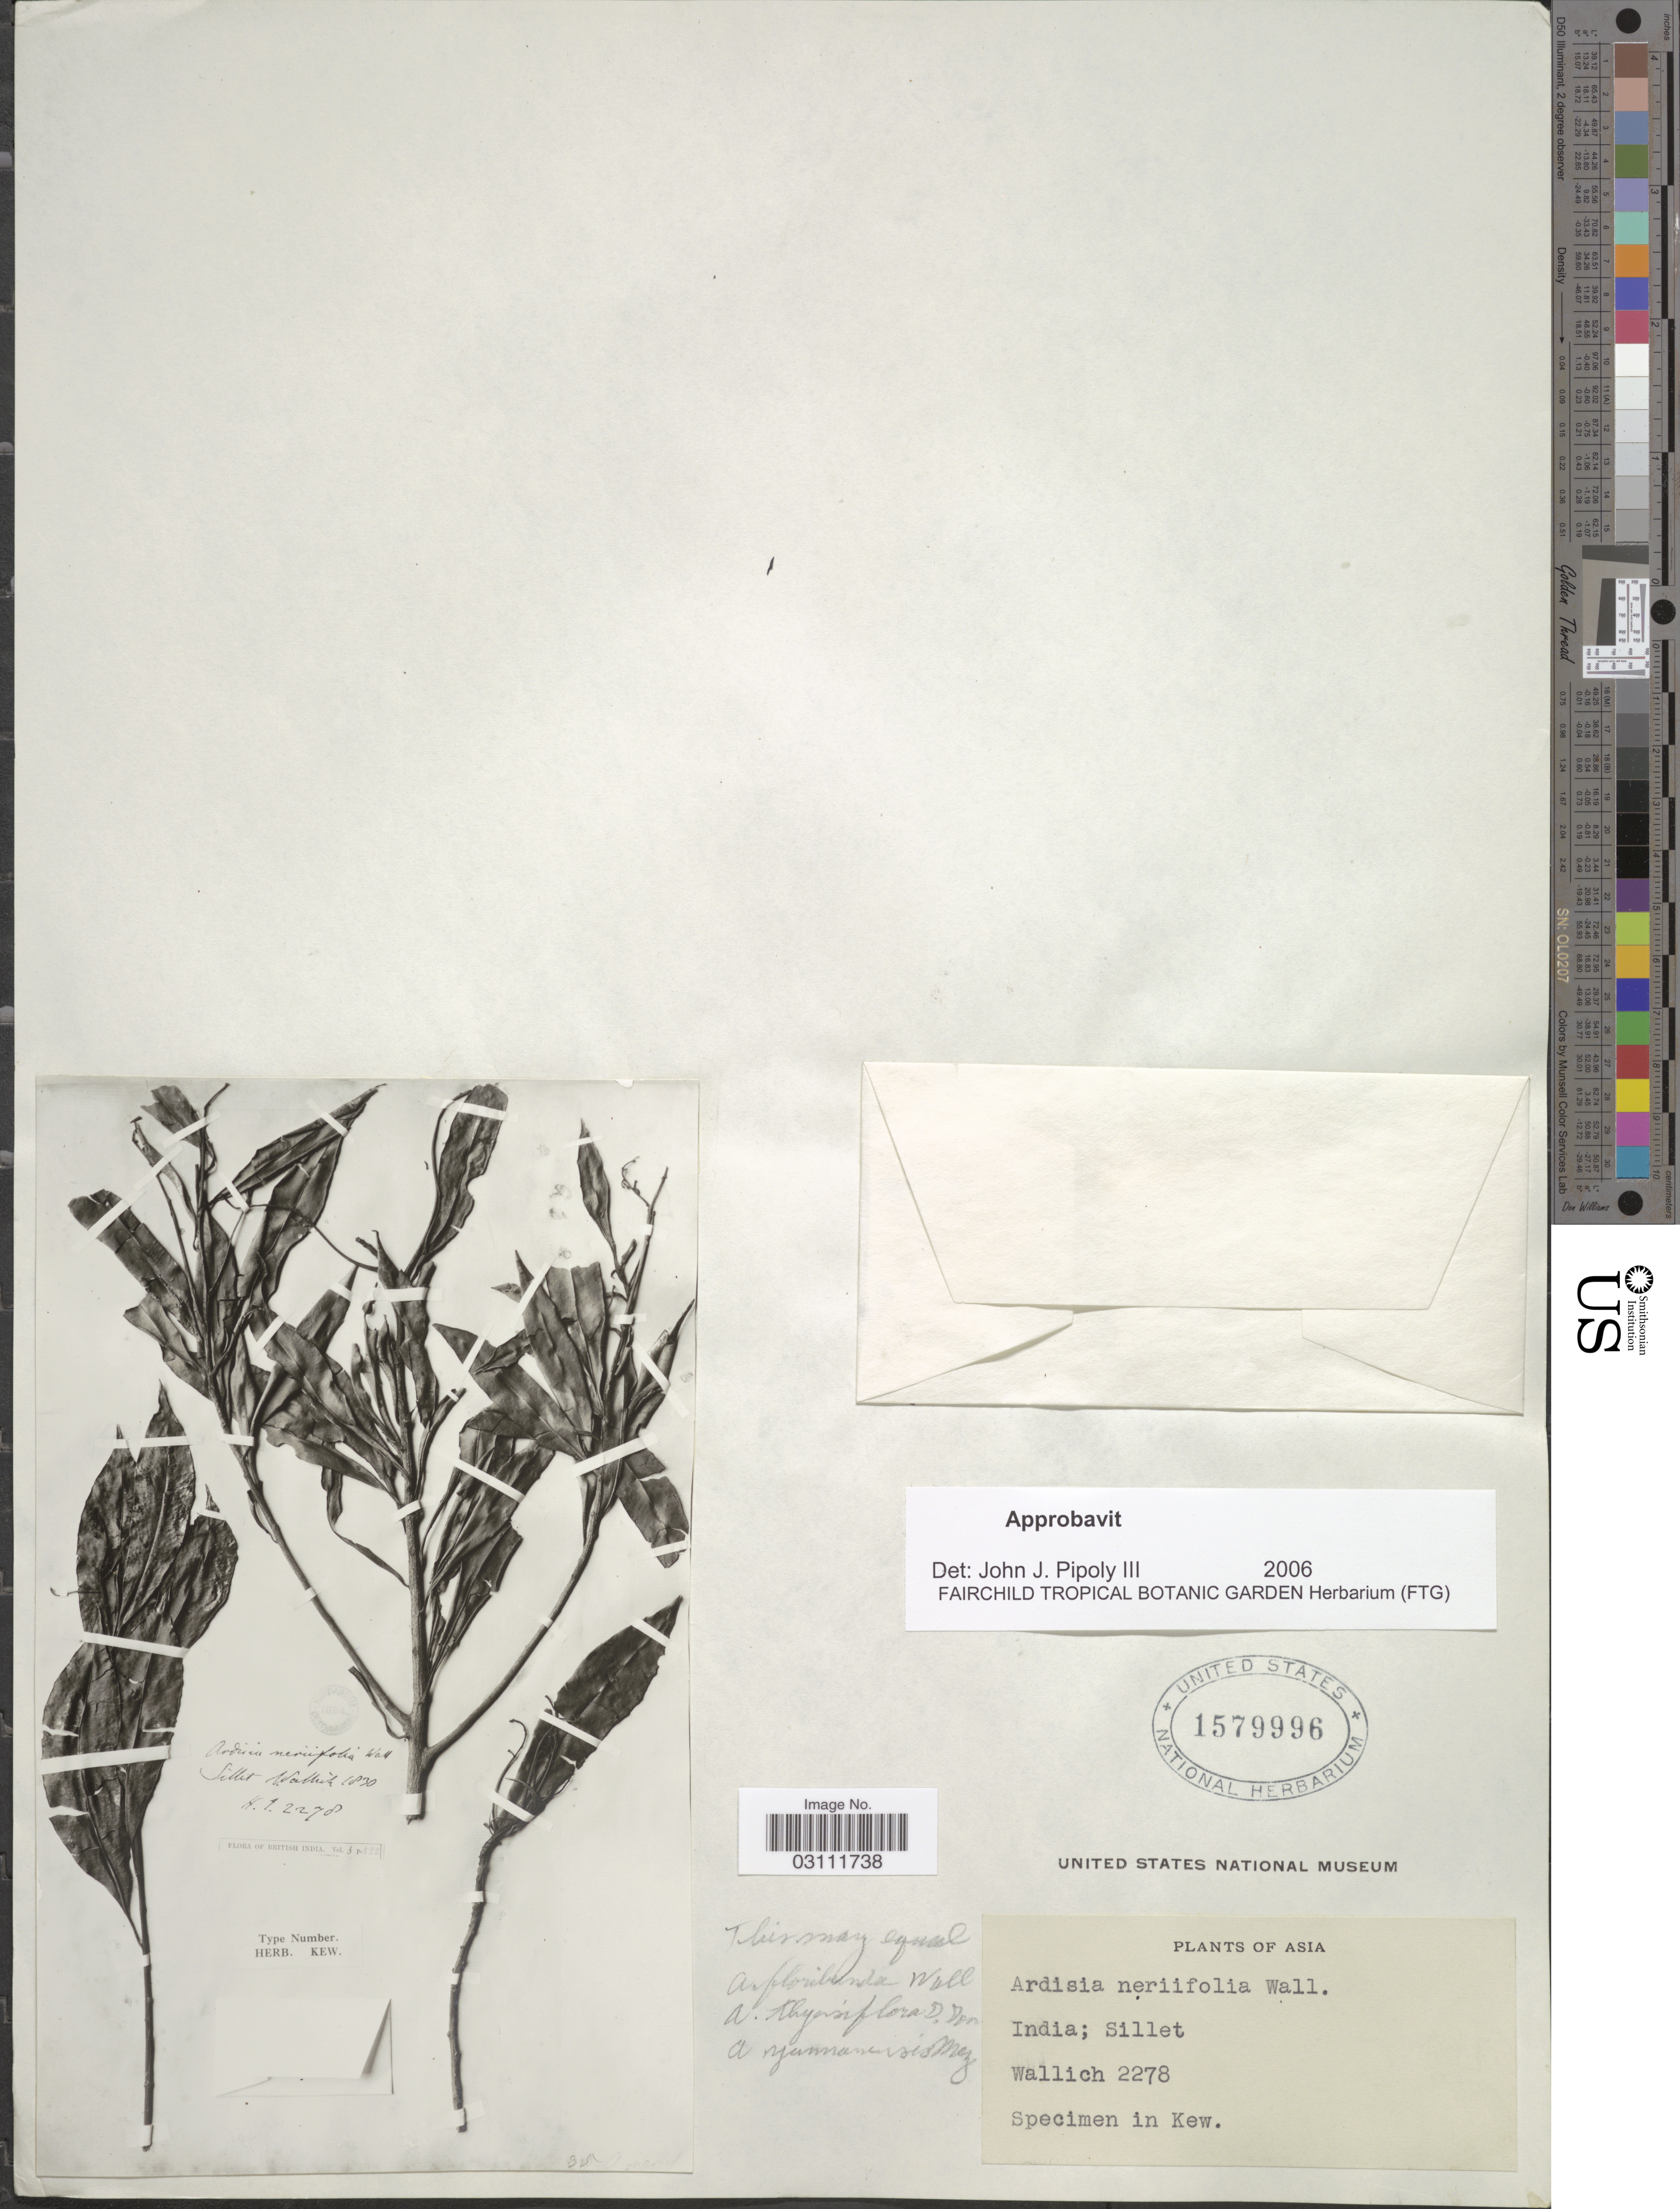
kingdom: Plantae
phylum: Tracheophyta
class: Magnoliopsida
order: Ericales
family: Primulaceae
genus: Ardisia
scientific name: Ardisia neriifolia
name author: Wall. ex A. DC.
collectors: -- Wallich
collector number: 2278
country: India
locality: Sillet.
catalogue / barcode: US 1579996